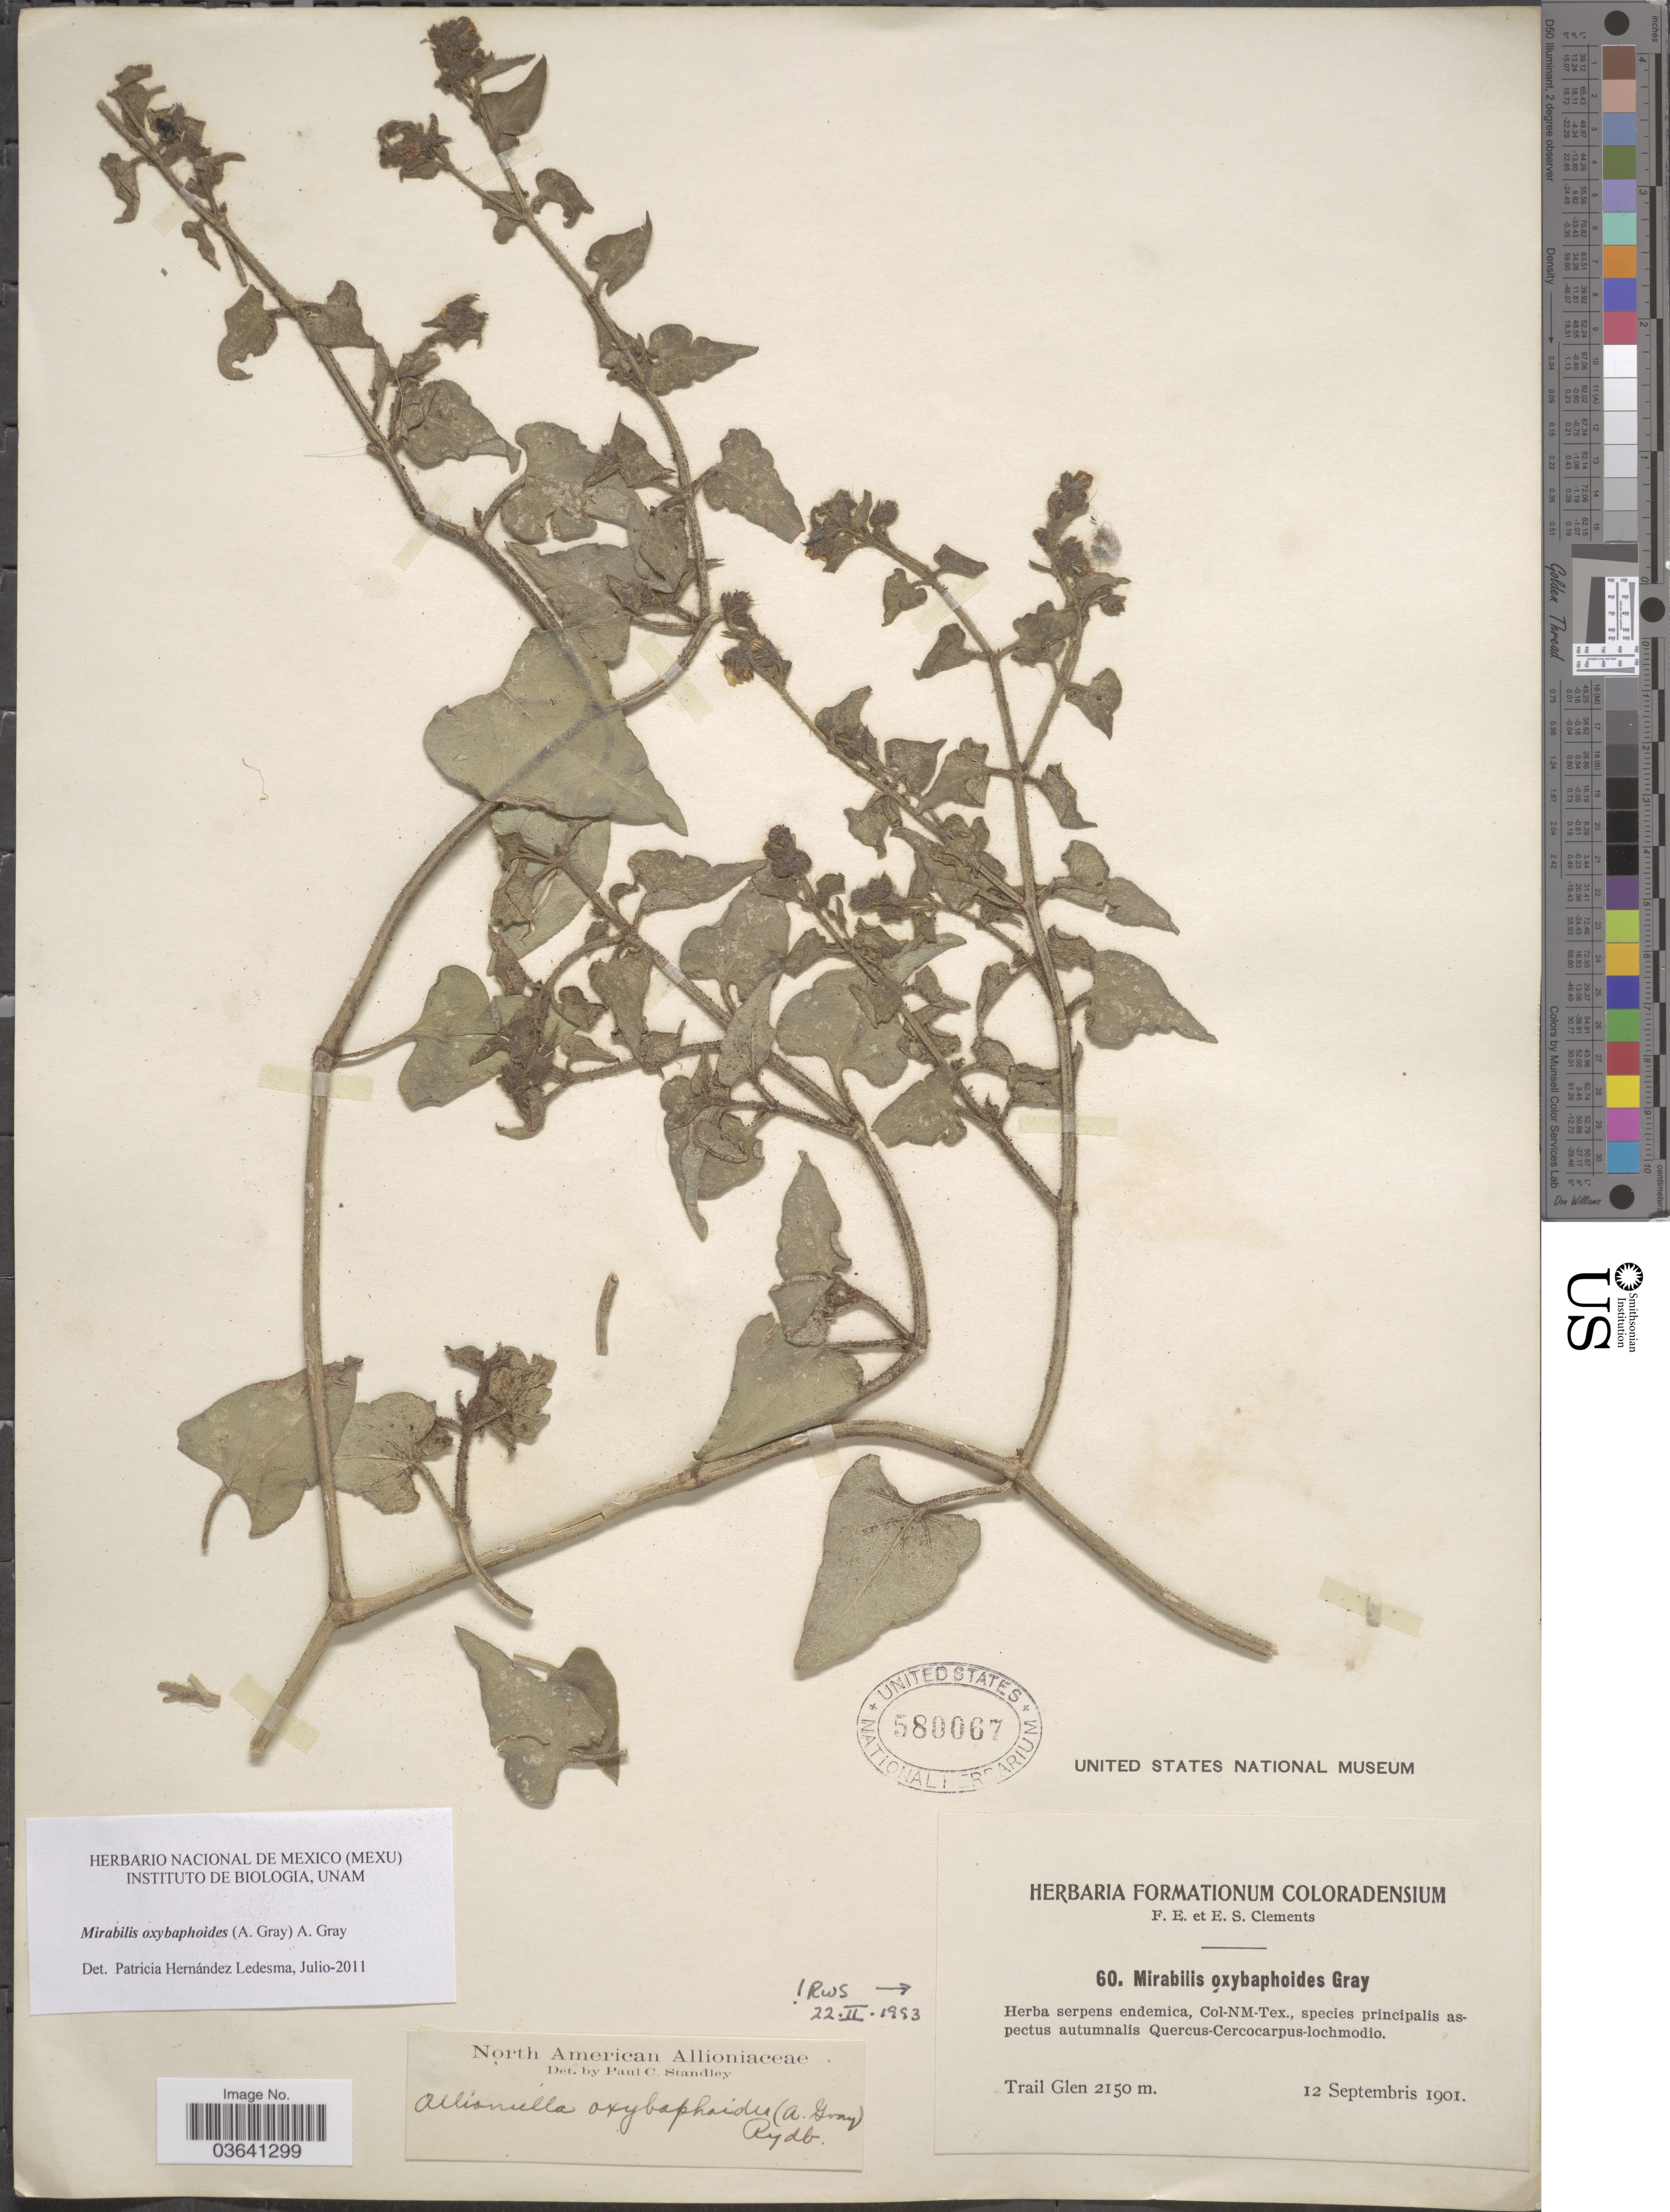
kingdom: Plantae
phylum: Tracheophyta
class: Magnoliopsida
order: Caryophyllales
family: Nyctaginaceae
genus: Mirabilis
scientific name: Mirabilis oxybaphoides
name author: (A. Gray) A. Gray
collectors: F. E. Clements & E. S. Clements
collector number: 60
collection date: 1901-09-12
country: United States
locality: Trail Glen. Col-NM-Tex.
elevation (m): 2150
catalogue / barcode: US 580067